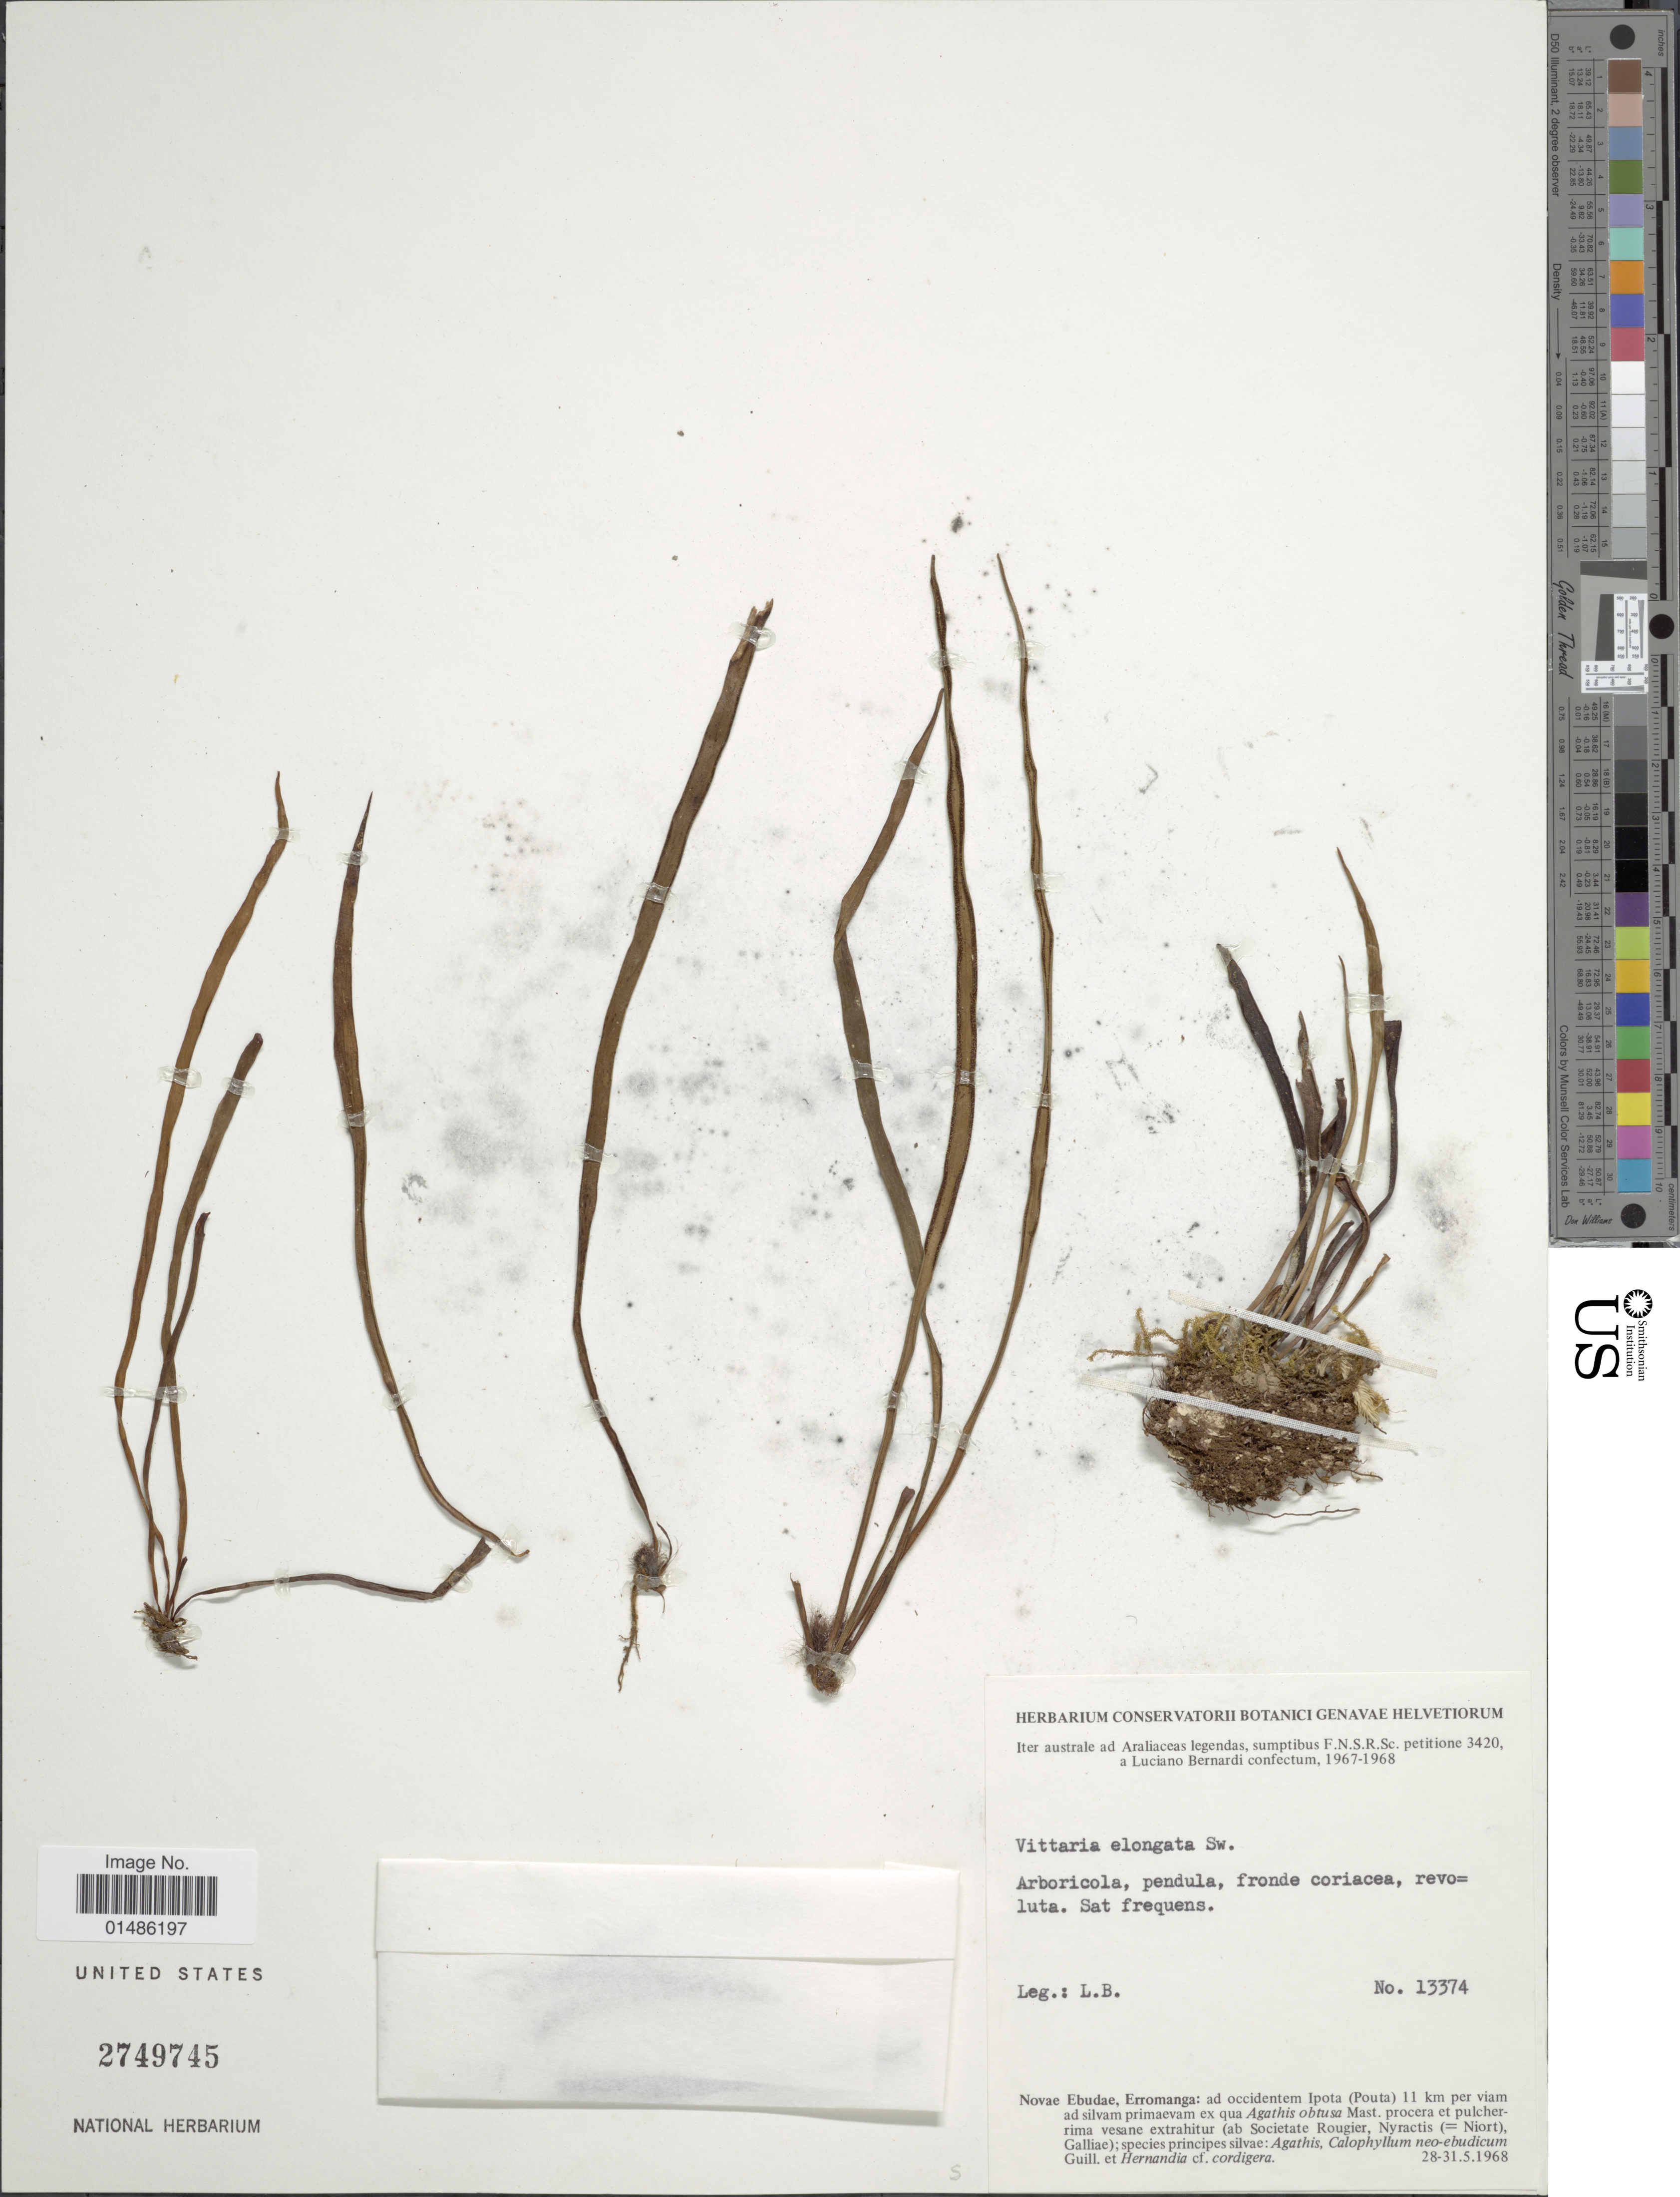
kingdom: Plantae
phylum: Tracheophyta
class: Polypodiopsida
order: Polypodiales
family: Pteridaceae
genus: Haplopteris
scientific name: Haplopteris elongata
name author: (Sw.) Crane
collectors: L. Bernardi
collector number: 13374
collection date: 1968-05-28/1968-05-31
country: Vanuatu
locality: Novae Ebudae, Erromanga: ad occidentem Ipota (Pouta) 11 km per viam ad silvam primaevam ex qua Agathis obtusa Mast. procera et pulcherrima vesane extrahitur (ab Societate Rougier, Nyractis (= Niort), Galliae).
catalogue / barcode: US 2749745